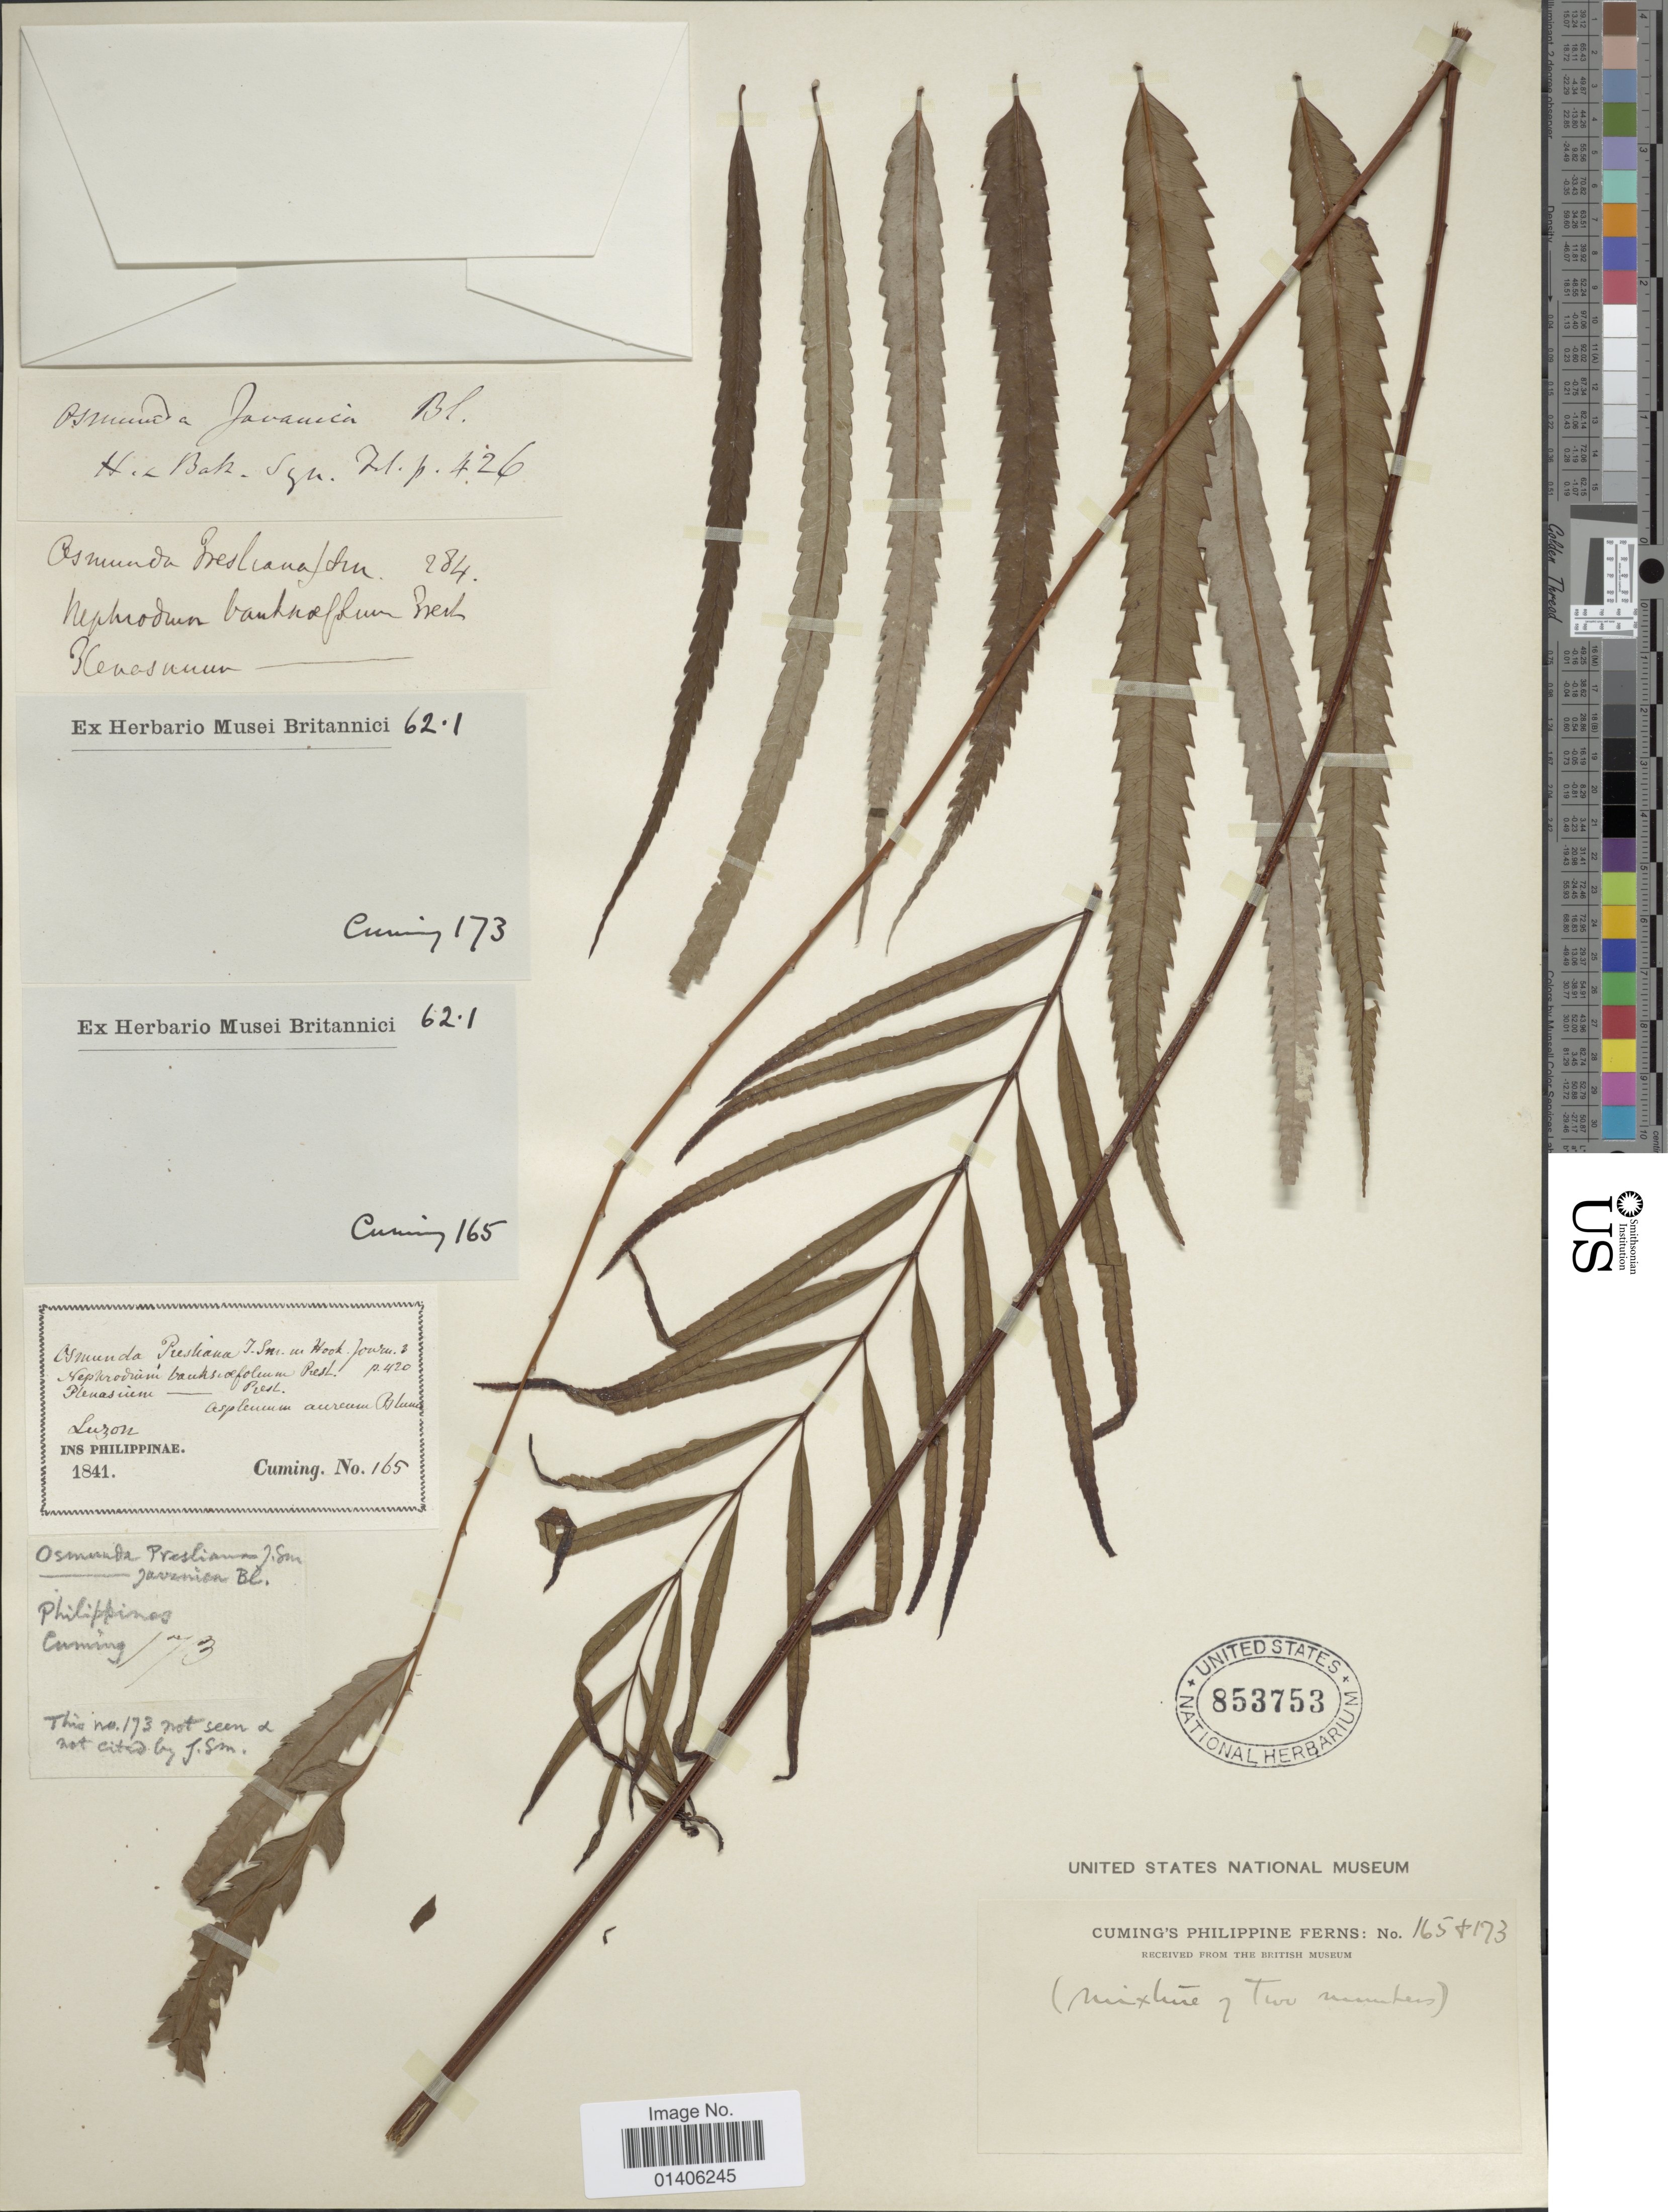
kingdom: Plantae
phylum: Tracheophyta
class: Polypodiopsida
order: Osmundales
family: Osmundaceae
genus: Osmunda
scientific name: Osmunda banksiifolia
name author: (C. Presl) Kuhn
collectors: -. Cuming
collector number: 165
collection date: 1841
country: Philippines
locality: Luzon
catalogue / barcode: US 853753